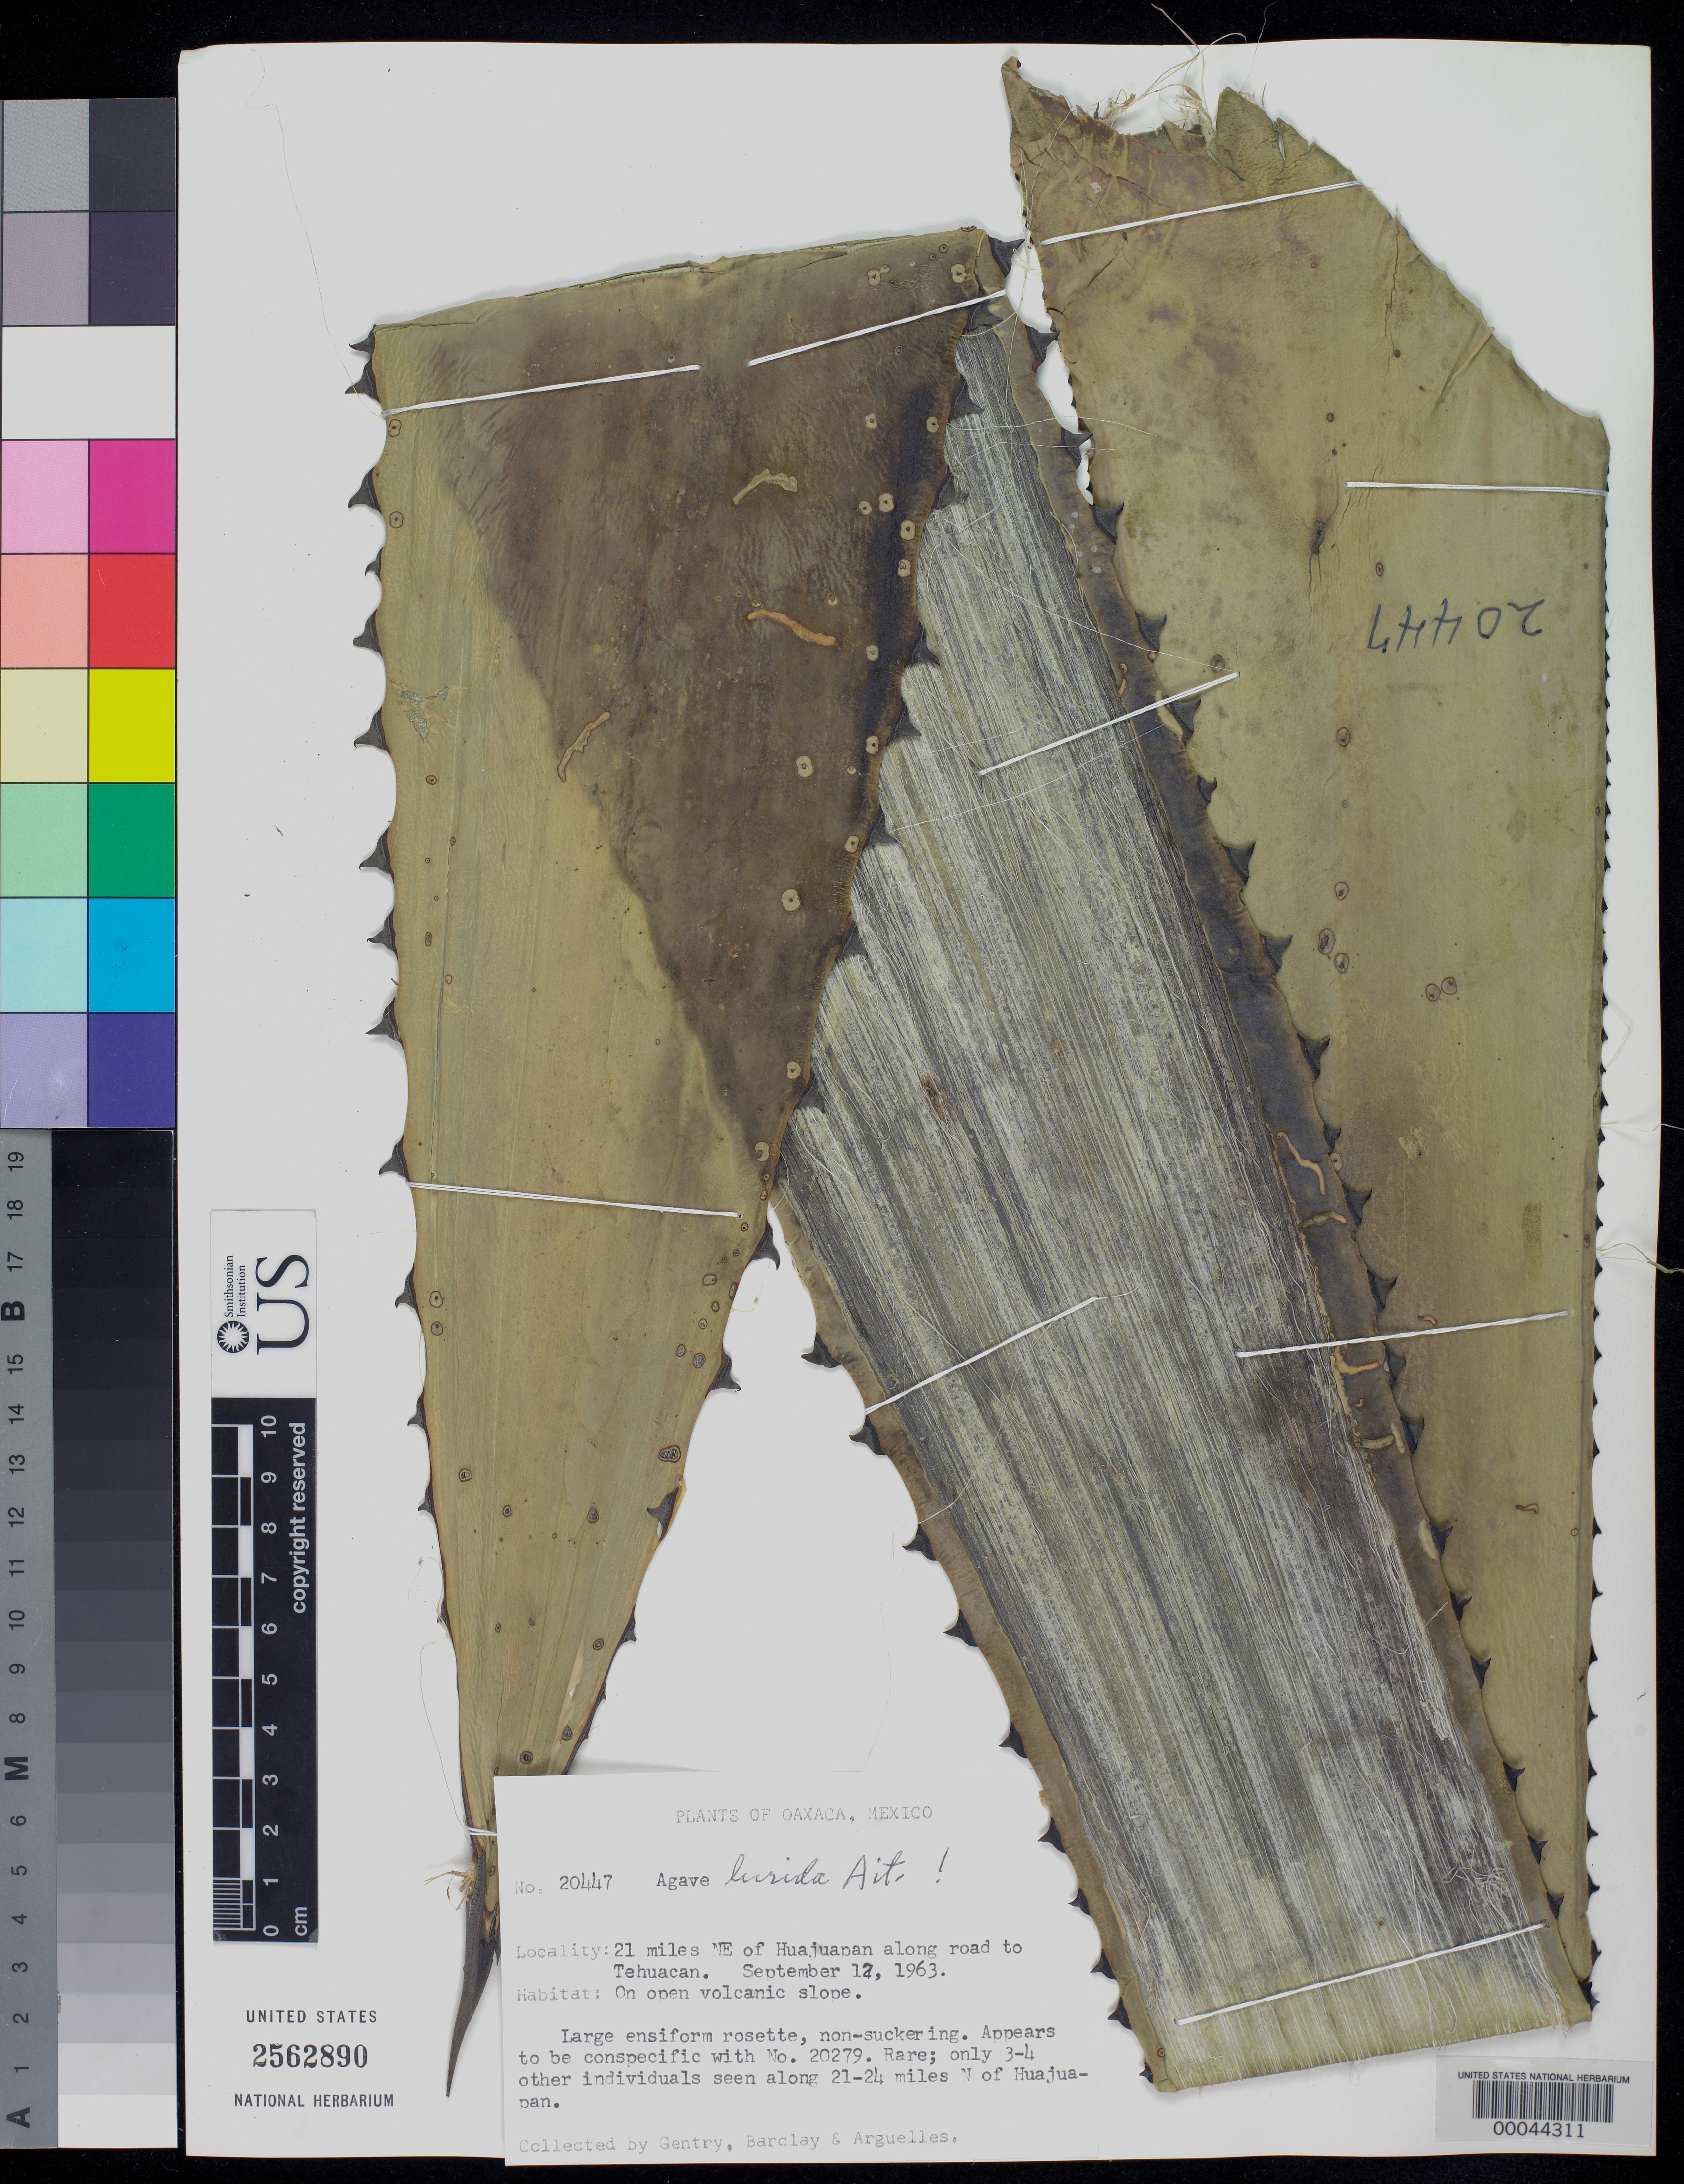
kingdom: Plantae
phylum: Tracheophyta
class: Liliopsida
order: Asparagales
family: Asparagaceae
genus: Agave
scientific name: Agave lurida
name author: Aiton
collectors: H. S. Gentry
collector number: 20447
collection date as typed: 12 Sep 1963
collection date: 1963-09-12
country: Mexico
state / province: Oaxaca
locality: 21 mi NE of Huajuapan along road to Tehuacan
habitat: On open volcanic slope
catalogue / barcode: US 2562890